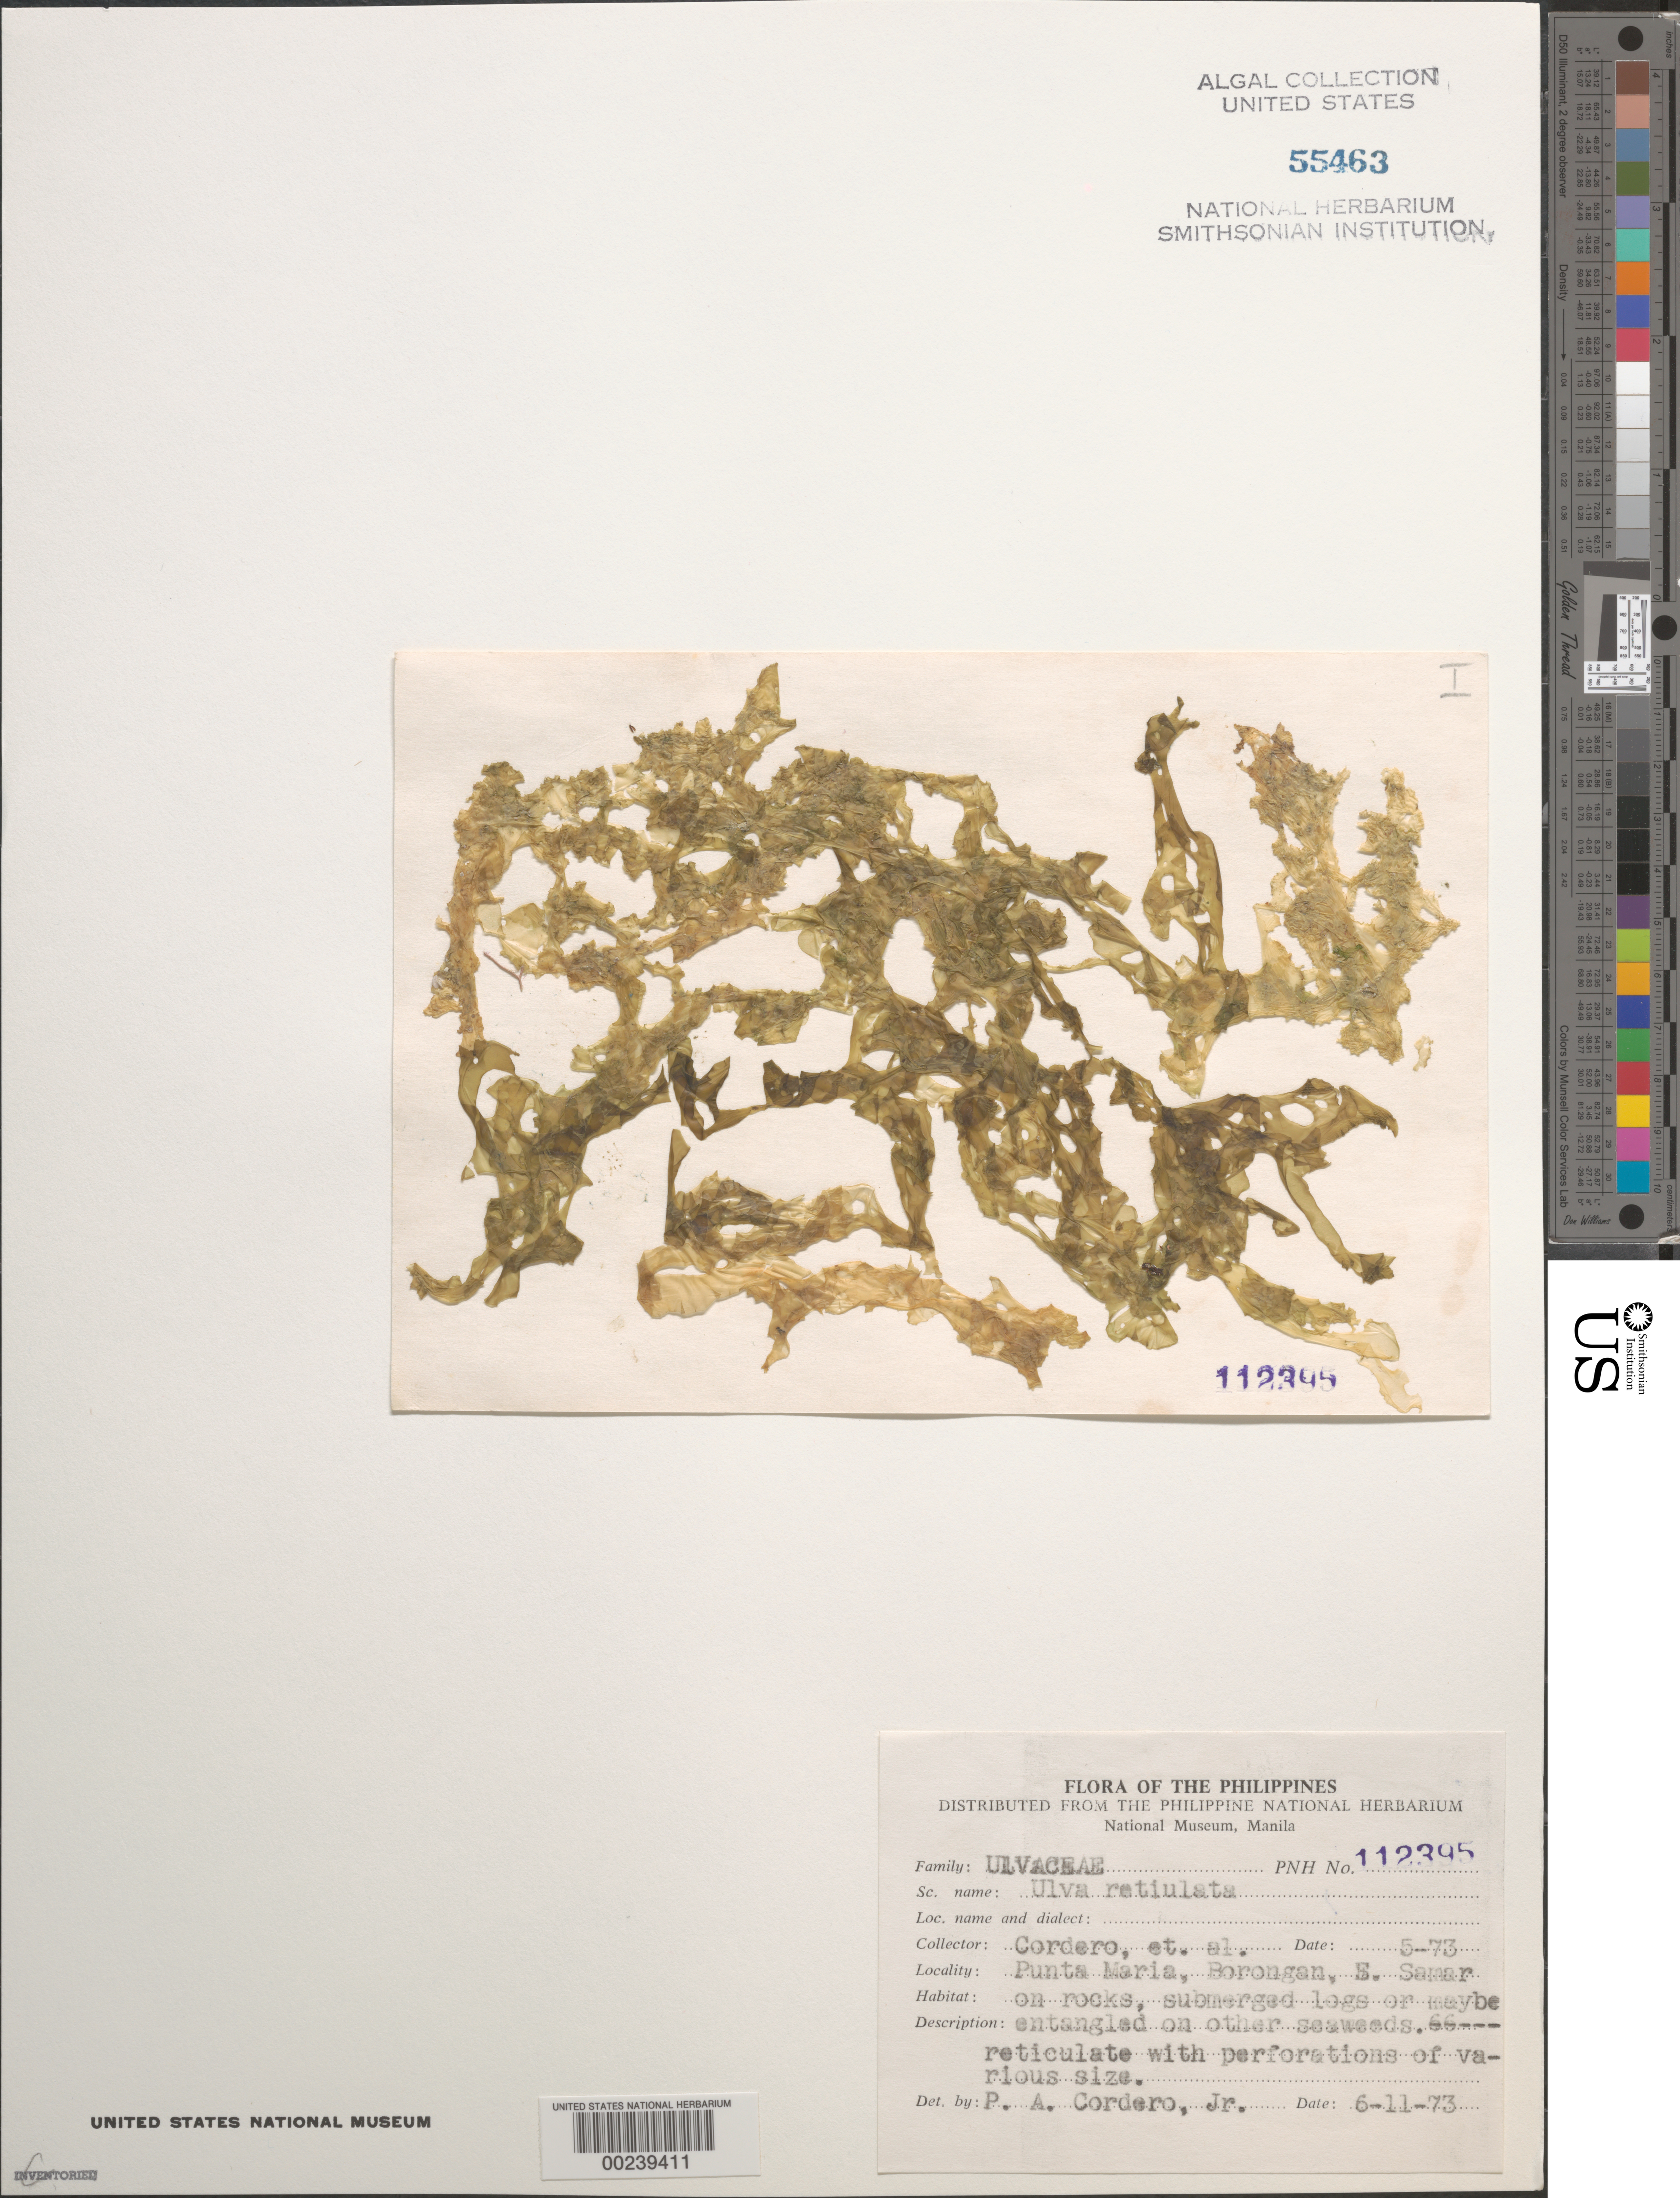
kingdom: Plantae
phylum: Chlorophyta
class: Ulvophyceae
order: Ulvales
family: Ulvaceae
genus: Ulva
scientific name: Ulva reticulata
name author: Forssk.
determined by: Cordero, P. A., Jr.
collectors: P. A. Cordero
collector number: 112395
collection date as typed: May 1973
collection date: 1973-05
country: Philippines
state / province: Eastern Visayas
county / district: Eastern Samar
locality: Punta maria, borongan, south samar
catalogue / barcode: US 55463